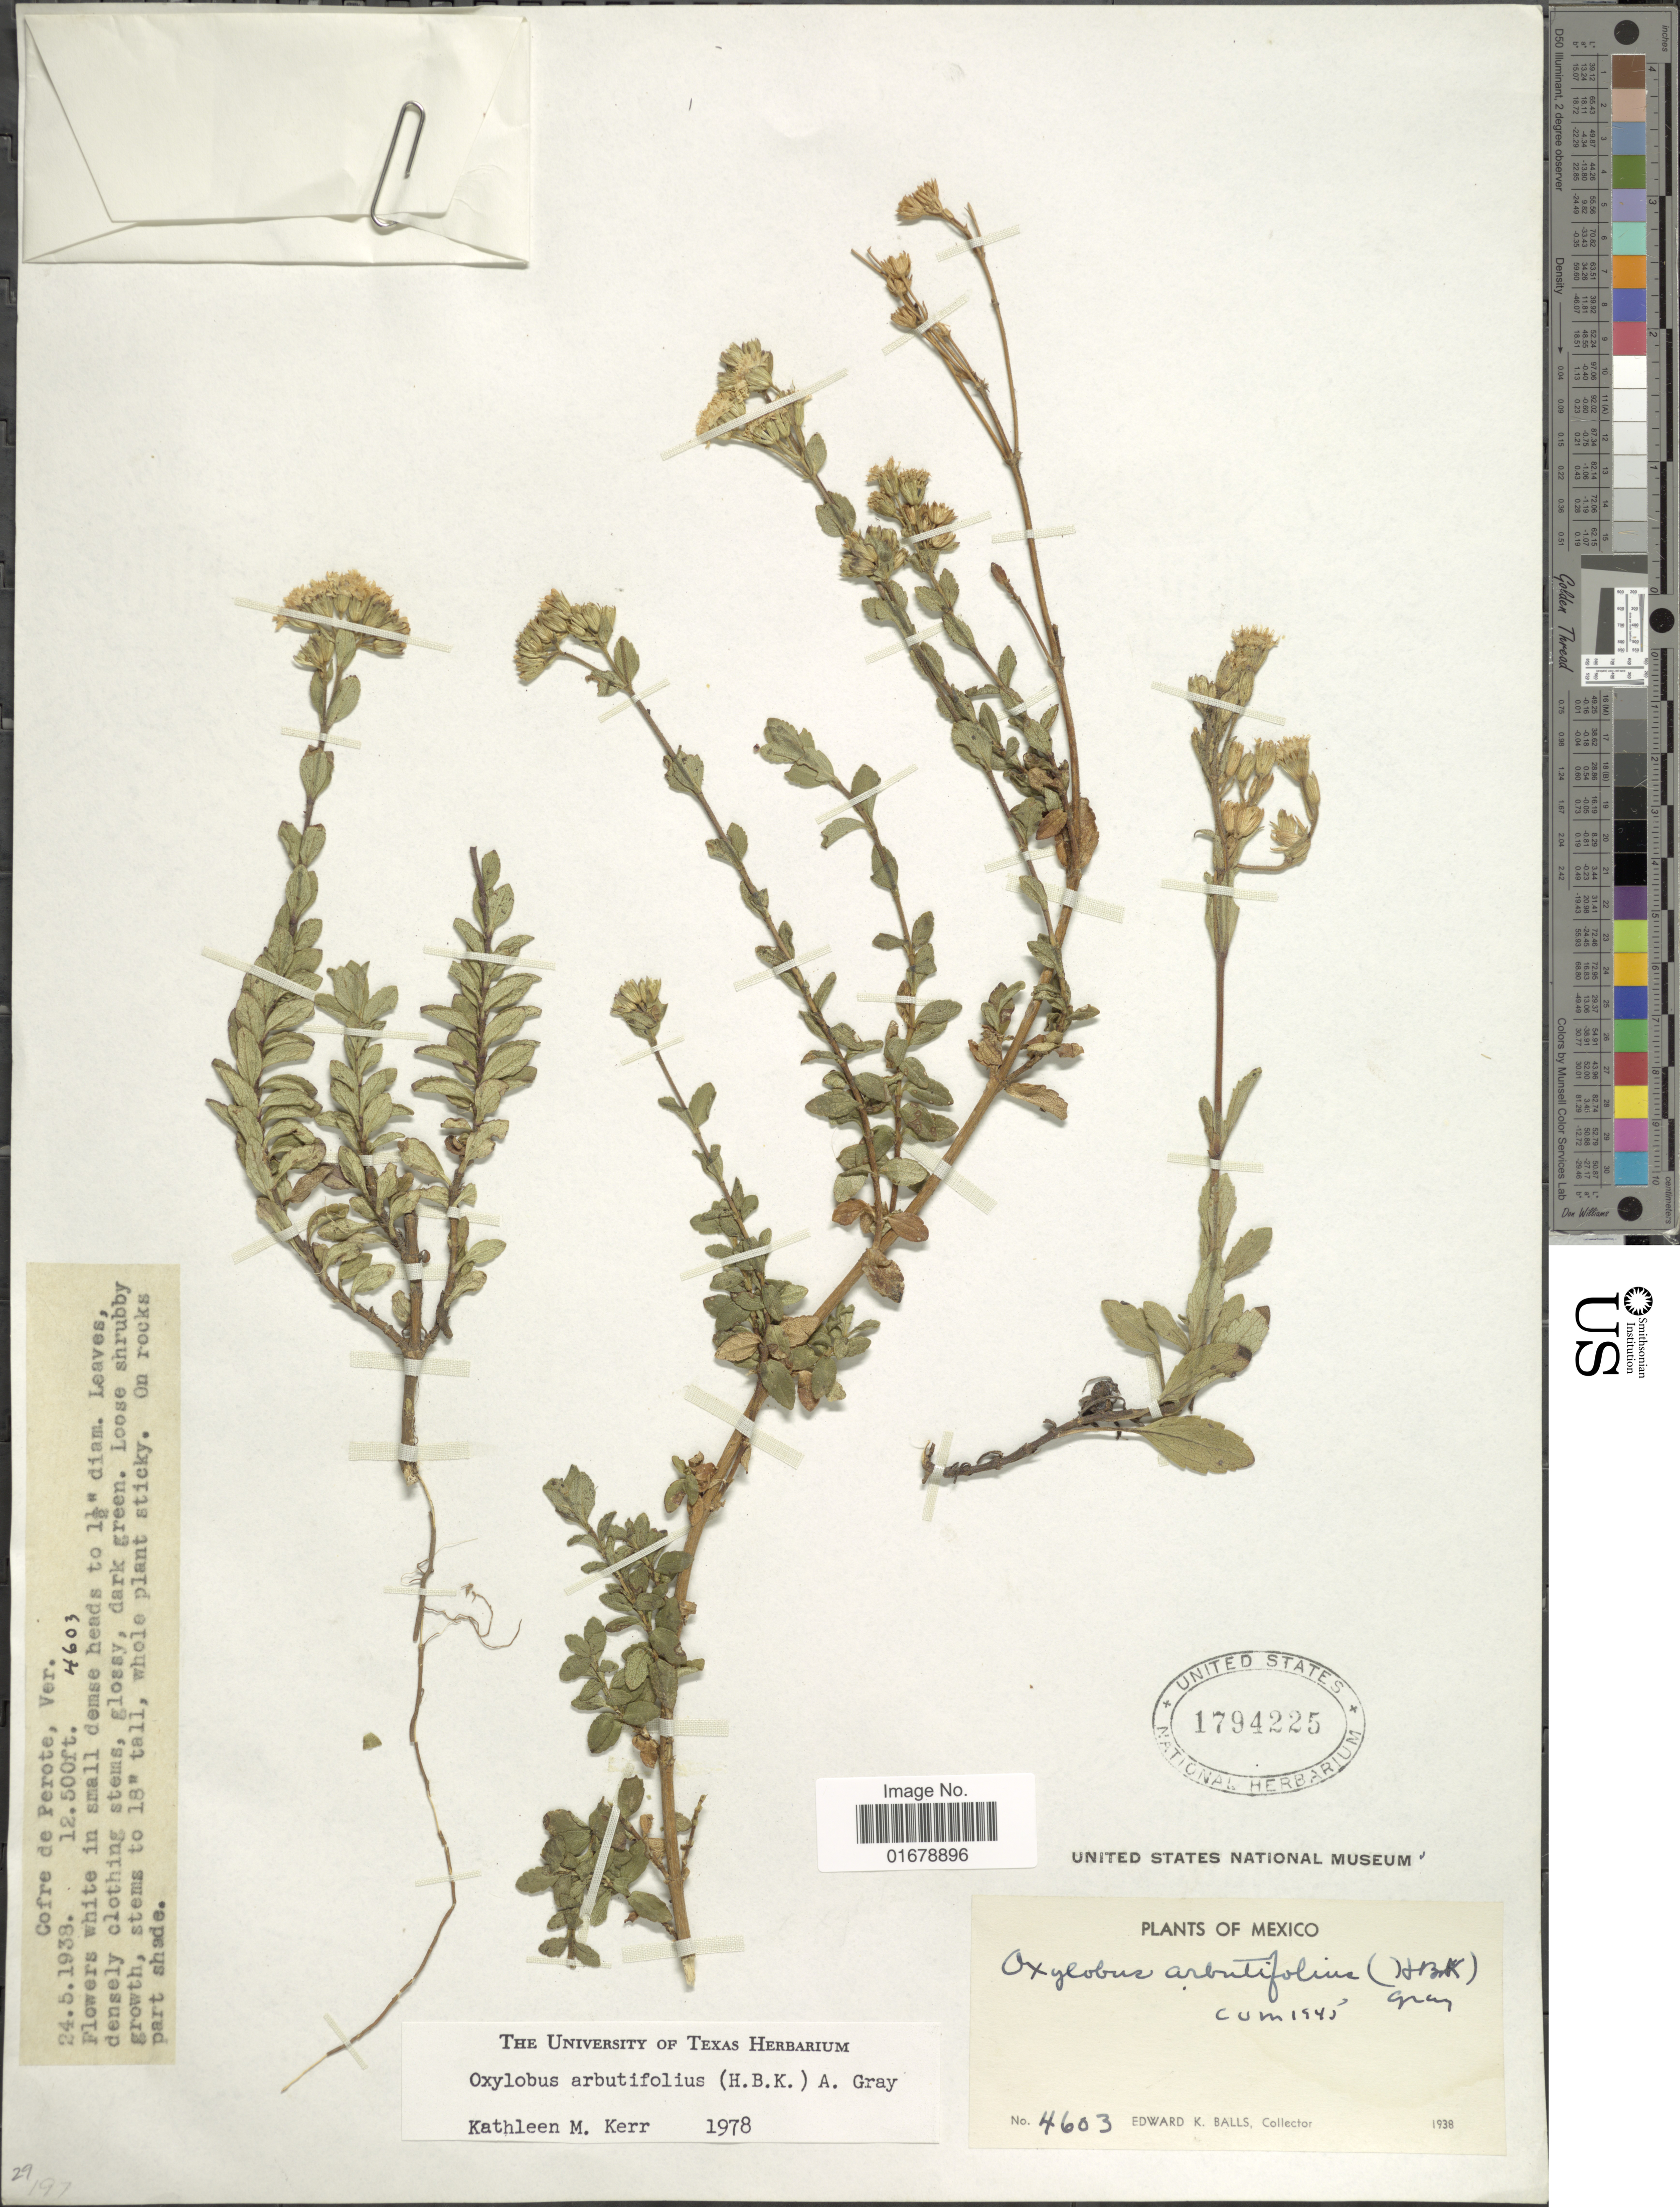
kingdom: Plantae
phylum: Tracheophyta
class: Magnoliopsida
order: Asterales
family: Asteraceae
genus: Oxylobus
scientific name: Oxylobus arbutifolius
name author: (Kunth) A. Gray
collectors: E. K. Balls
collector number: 4603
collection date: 1938-05-24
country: Mexico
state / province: Veracruz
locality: Mexico. Coffre de Perote, Ver.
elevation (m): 3810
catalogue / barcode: US 1794225